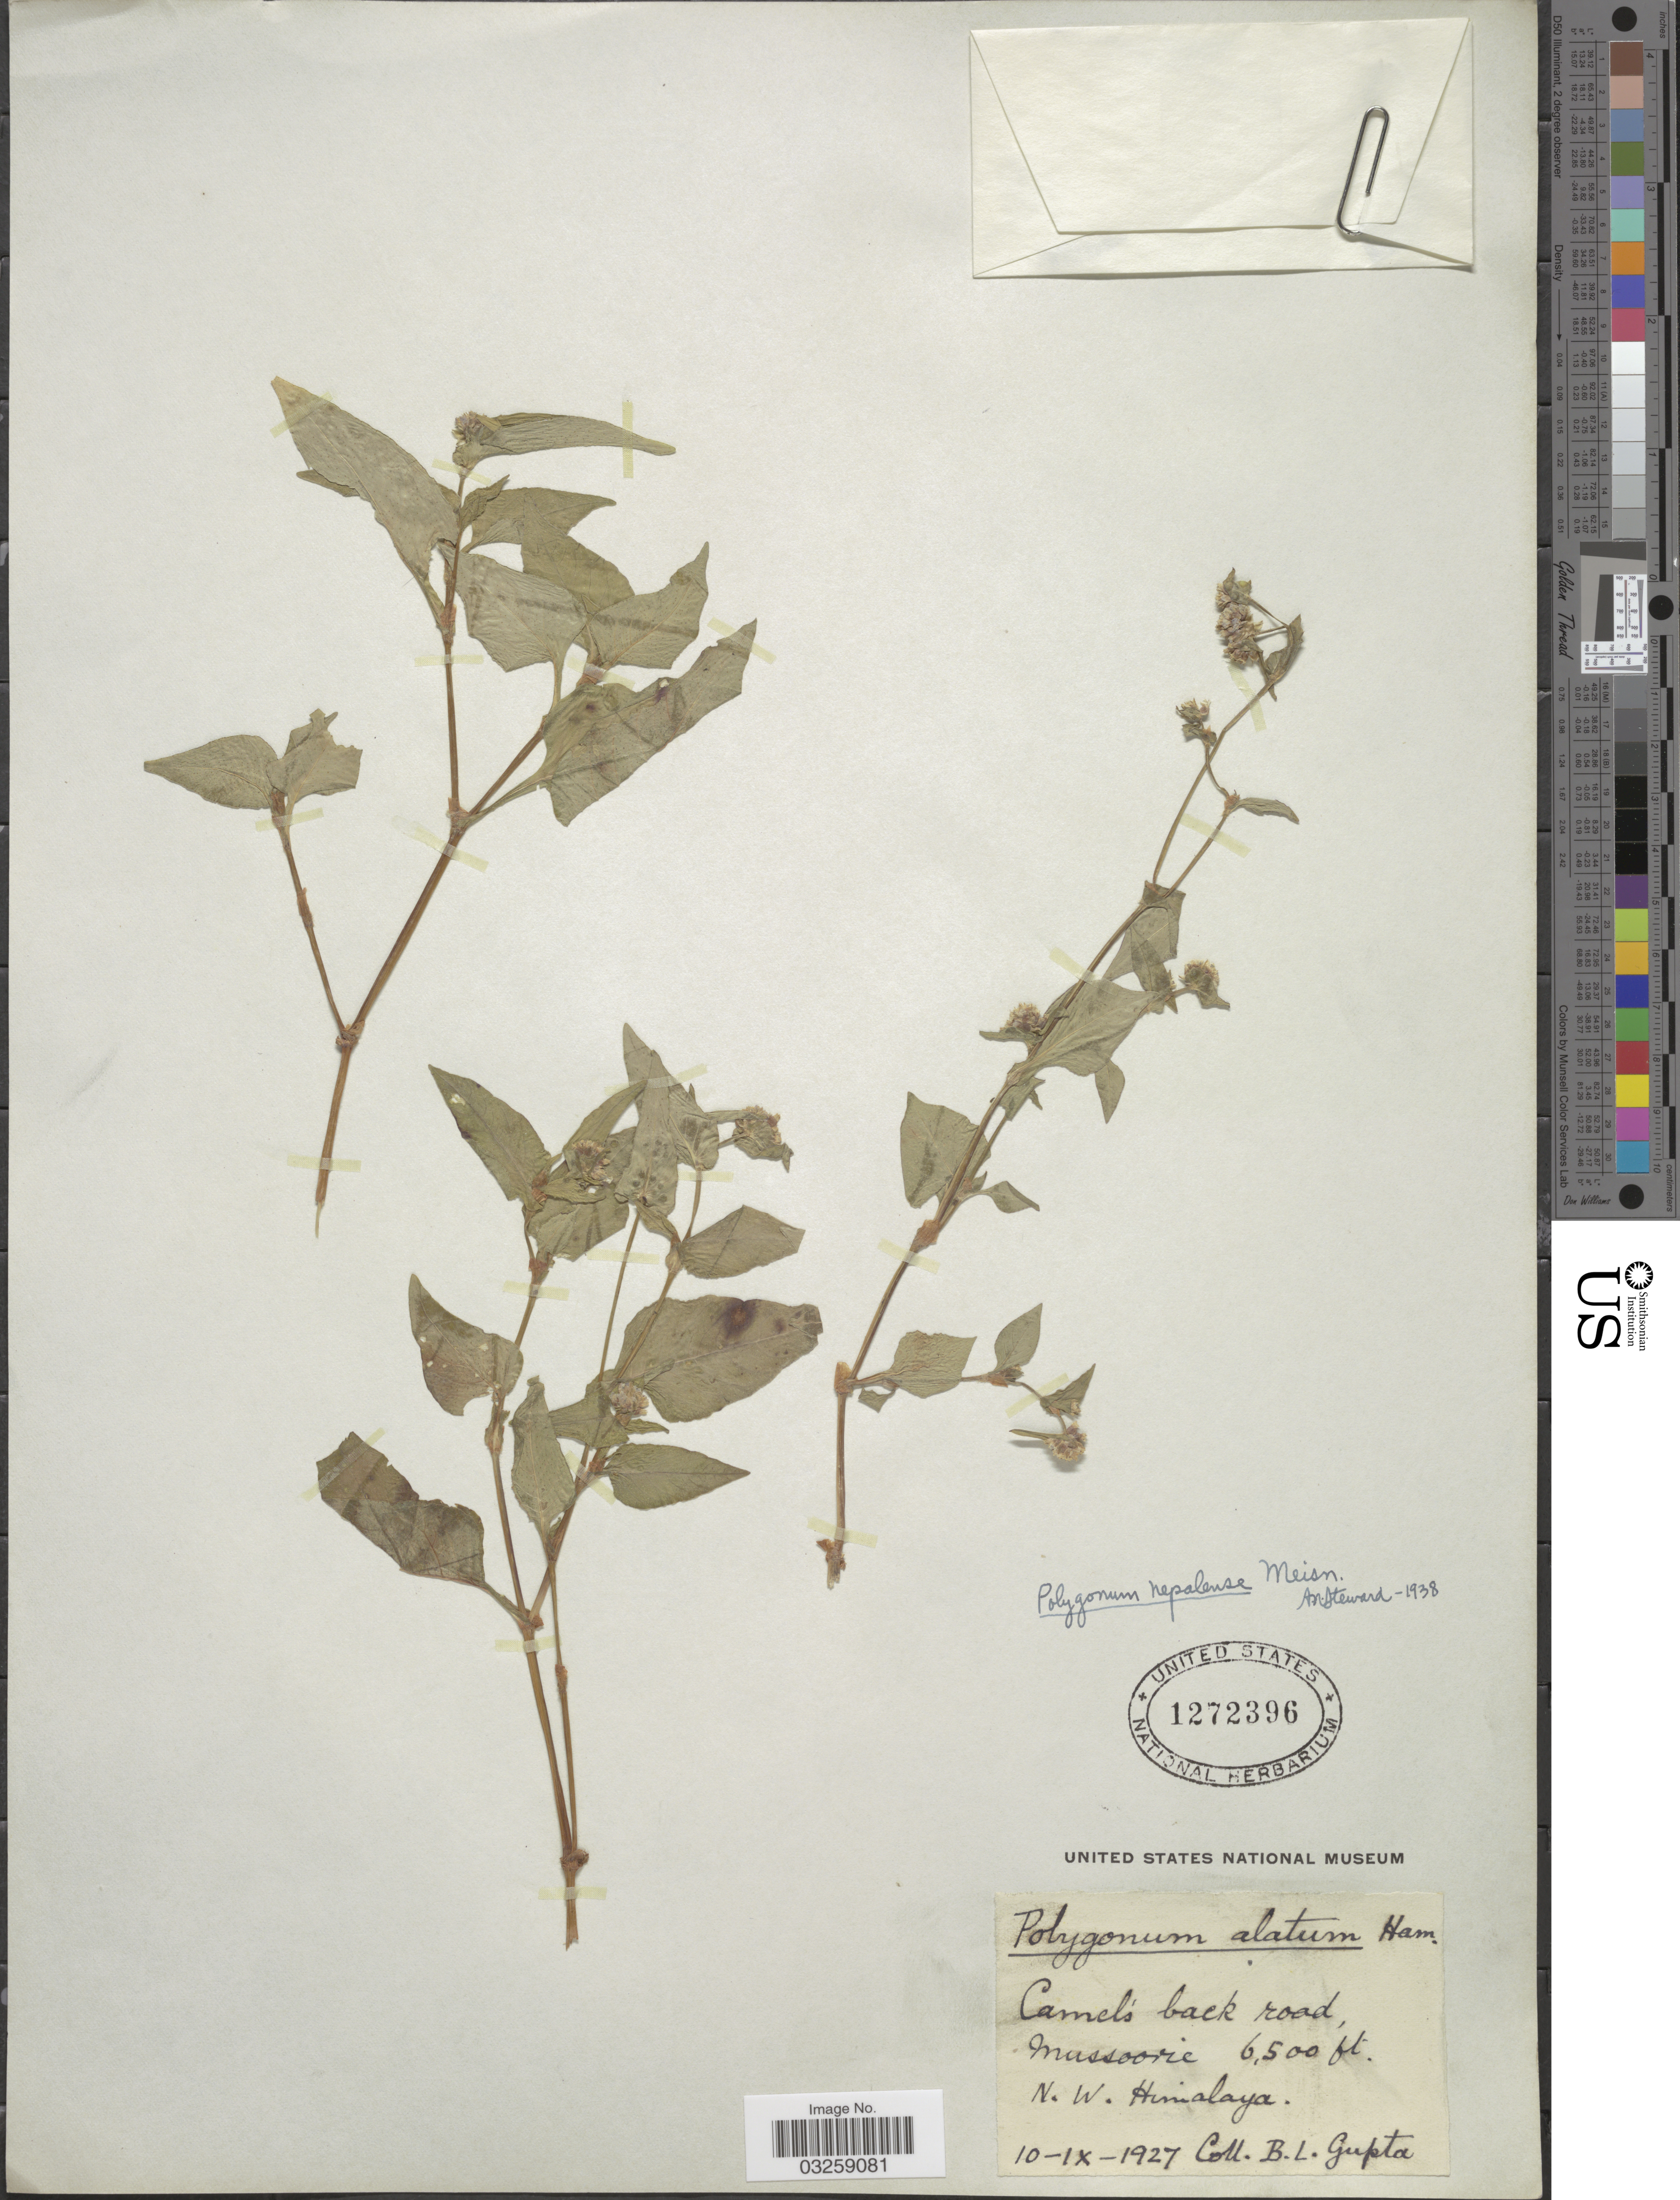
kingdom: Plantae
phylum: Tracheophyta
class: Magnoliopsida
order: Caryophyllales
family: Polygonaceae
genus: Polygonum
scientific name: Polygonum nepalense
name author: Meisn.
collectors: B. L. Gupta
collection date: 1927-09-10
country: India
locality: Camel's back road, Mussoorie. N. W. Himalaya.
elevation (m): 1981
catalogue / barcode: US 1272396